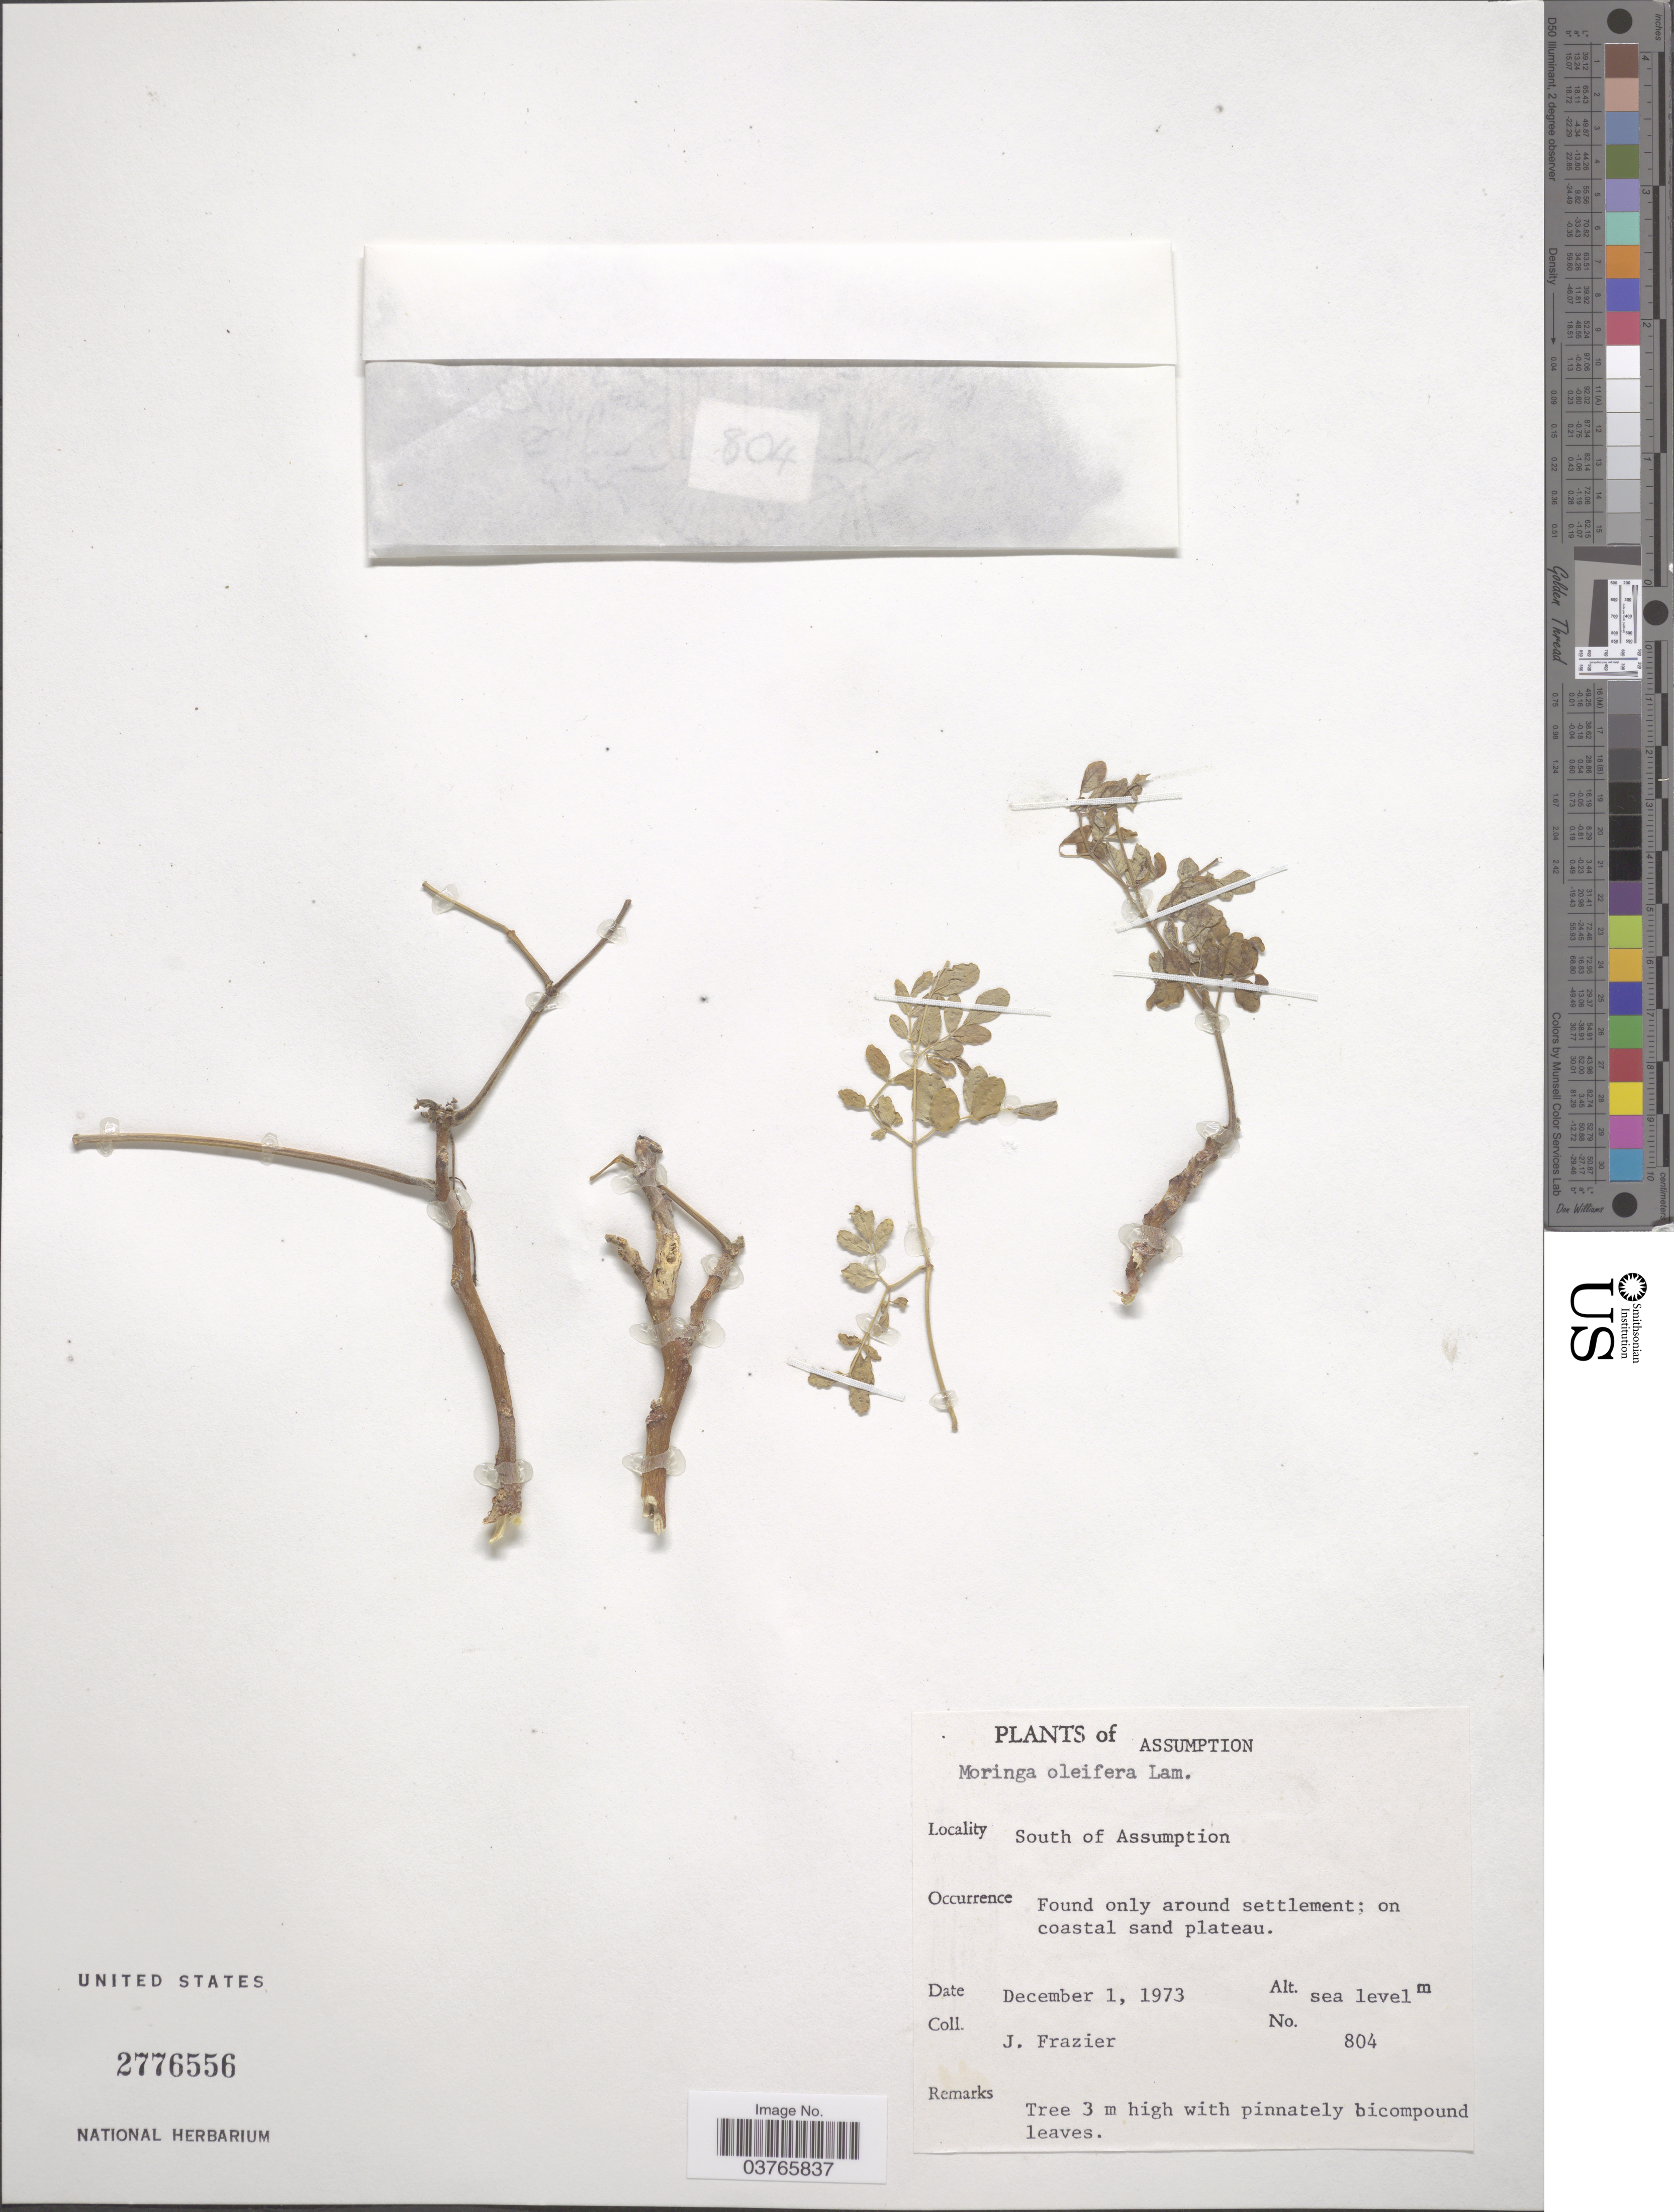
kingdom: Plantae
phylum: Tracheophyta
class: Magnoliopsida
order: Brassicales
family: Moringaceae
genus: Moringa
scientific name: Moringa oleifera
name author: Lam.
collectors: J. Frazier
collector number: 804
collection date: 1973-12-01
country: Seychelles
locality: Assumption. South of Assumption.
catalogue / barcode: US 2776556